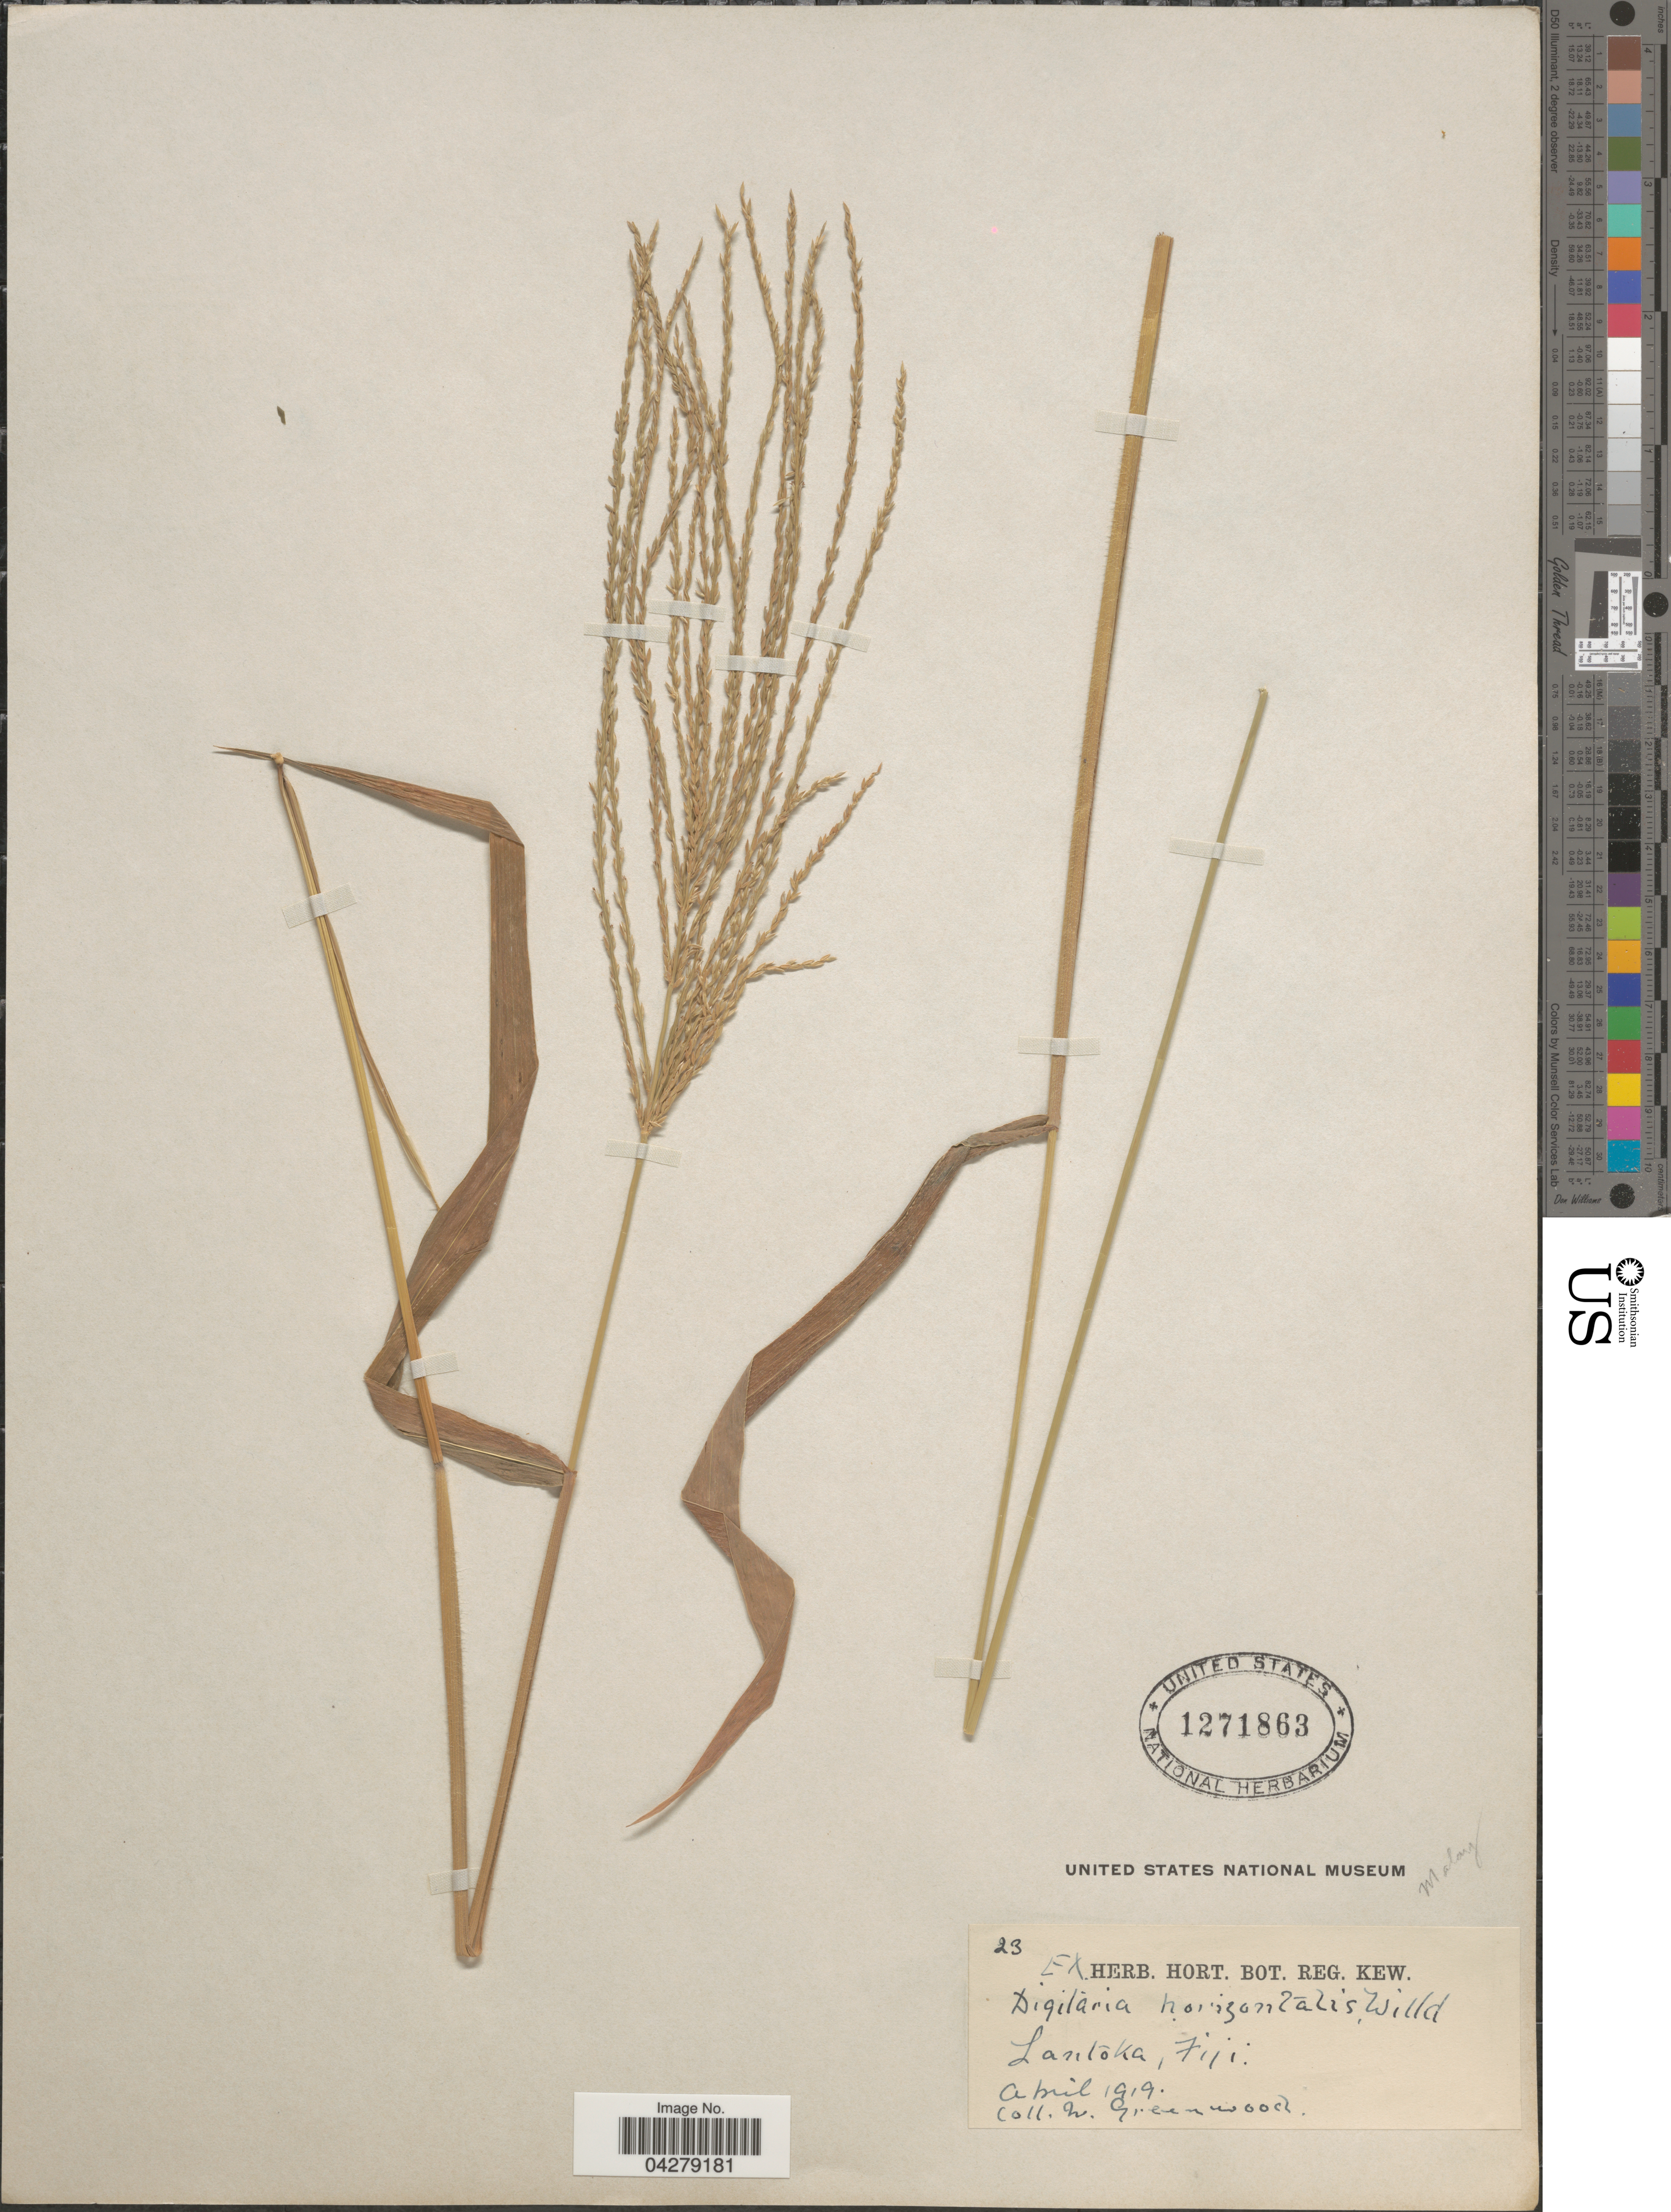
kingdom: Plantae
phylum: Tracheophyta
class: Liliopsida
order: Poales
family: Poaceae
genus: Digitaria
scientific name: Digitaria setigera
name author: Roth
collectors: W. Greenwood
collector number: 23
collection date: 1919-04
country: Fiji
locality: Lantoka.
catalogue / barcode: US 1271863